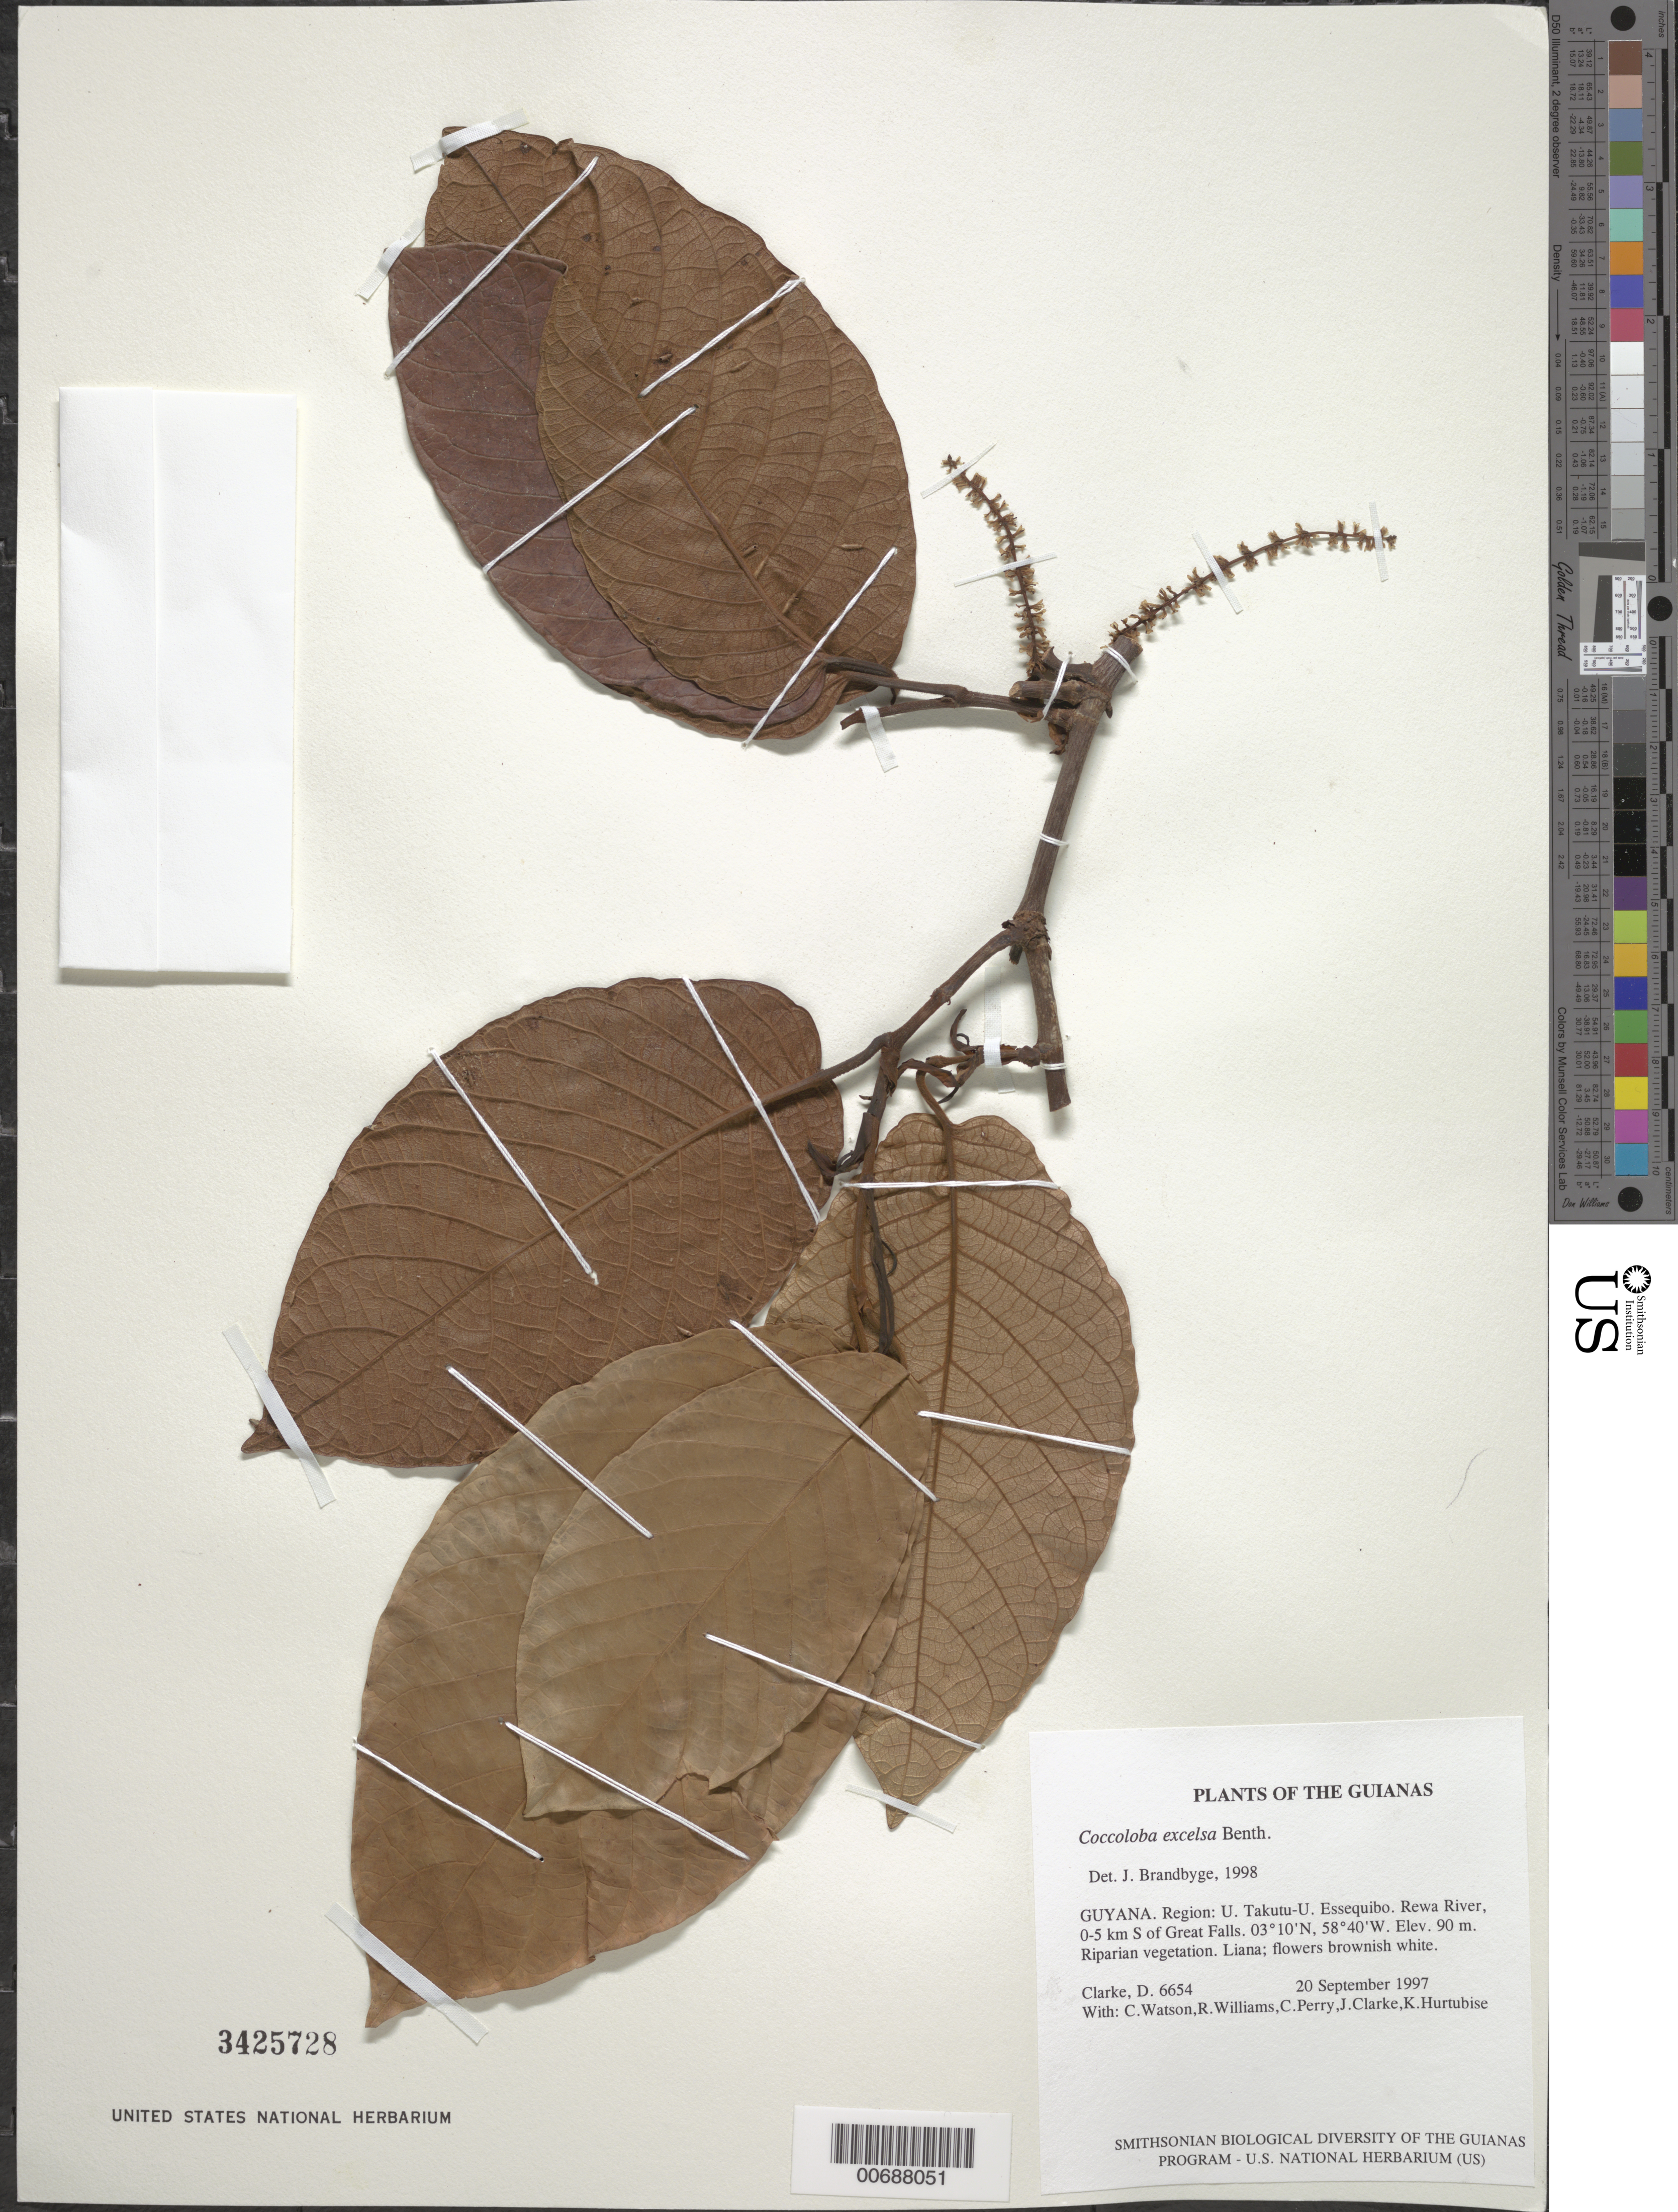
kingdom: Plantae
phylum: Tracheophyta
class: Magnoliopsida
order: Caryophyllales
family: Polygonaceae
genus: Coccoloba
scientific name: Coccoloba excelsa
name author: Benth.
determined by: Brandbyge, J.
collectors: H. D. Clarke, C. Watson, R. Williams, C. Perry, J. Clarke & K. Hurtubise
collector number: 6654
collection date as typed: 20 September 1997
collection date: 1997-09-20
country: Guyana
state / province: U. Takutu-U. Essequibo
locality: Rewa River, 0-5 km S of Great Falls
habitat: Riparian vegetation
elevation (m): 90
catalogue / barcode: US 3425728